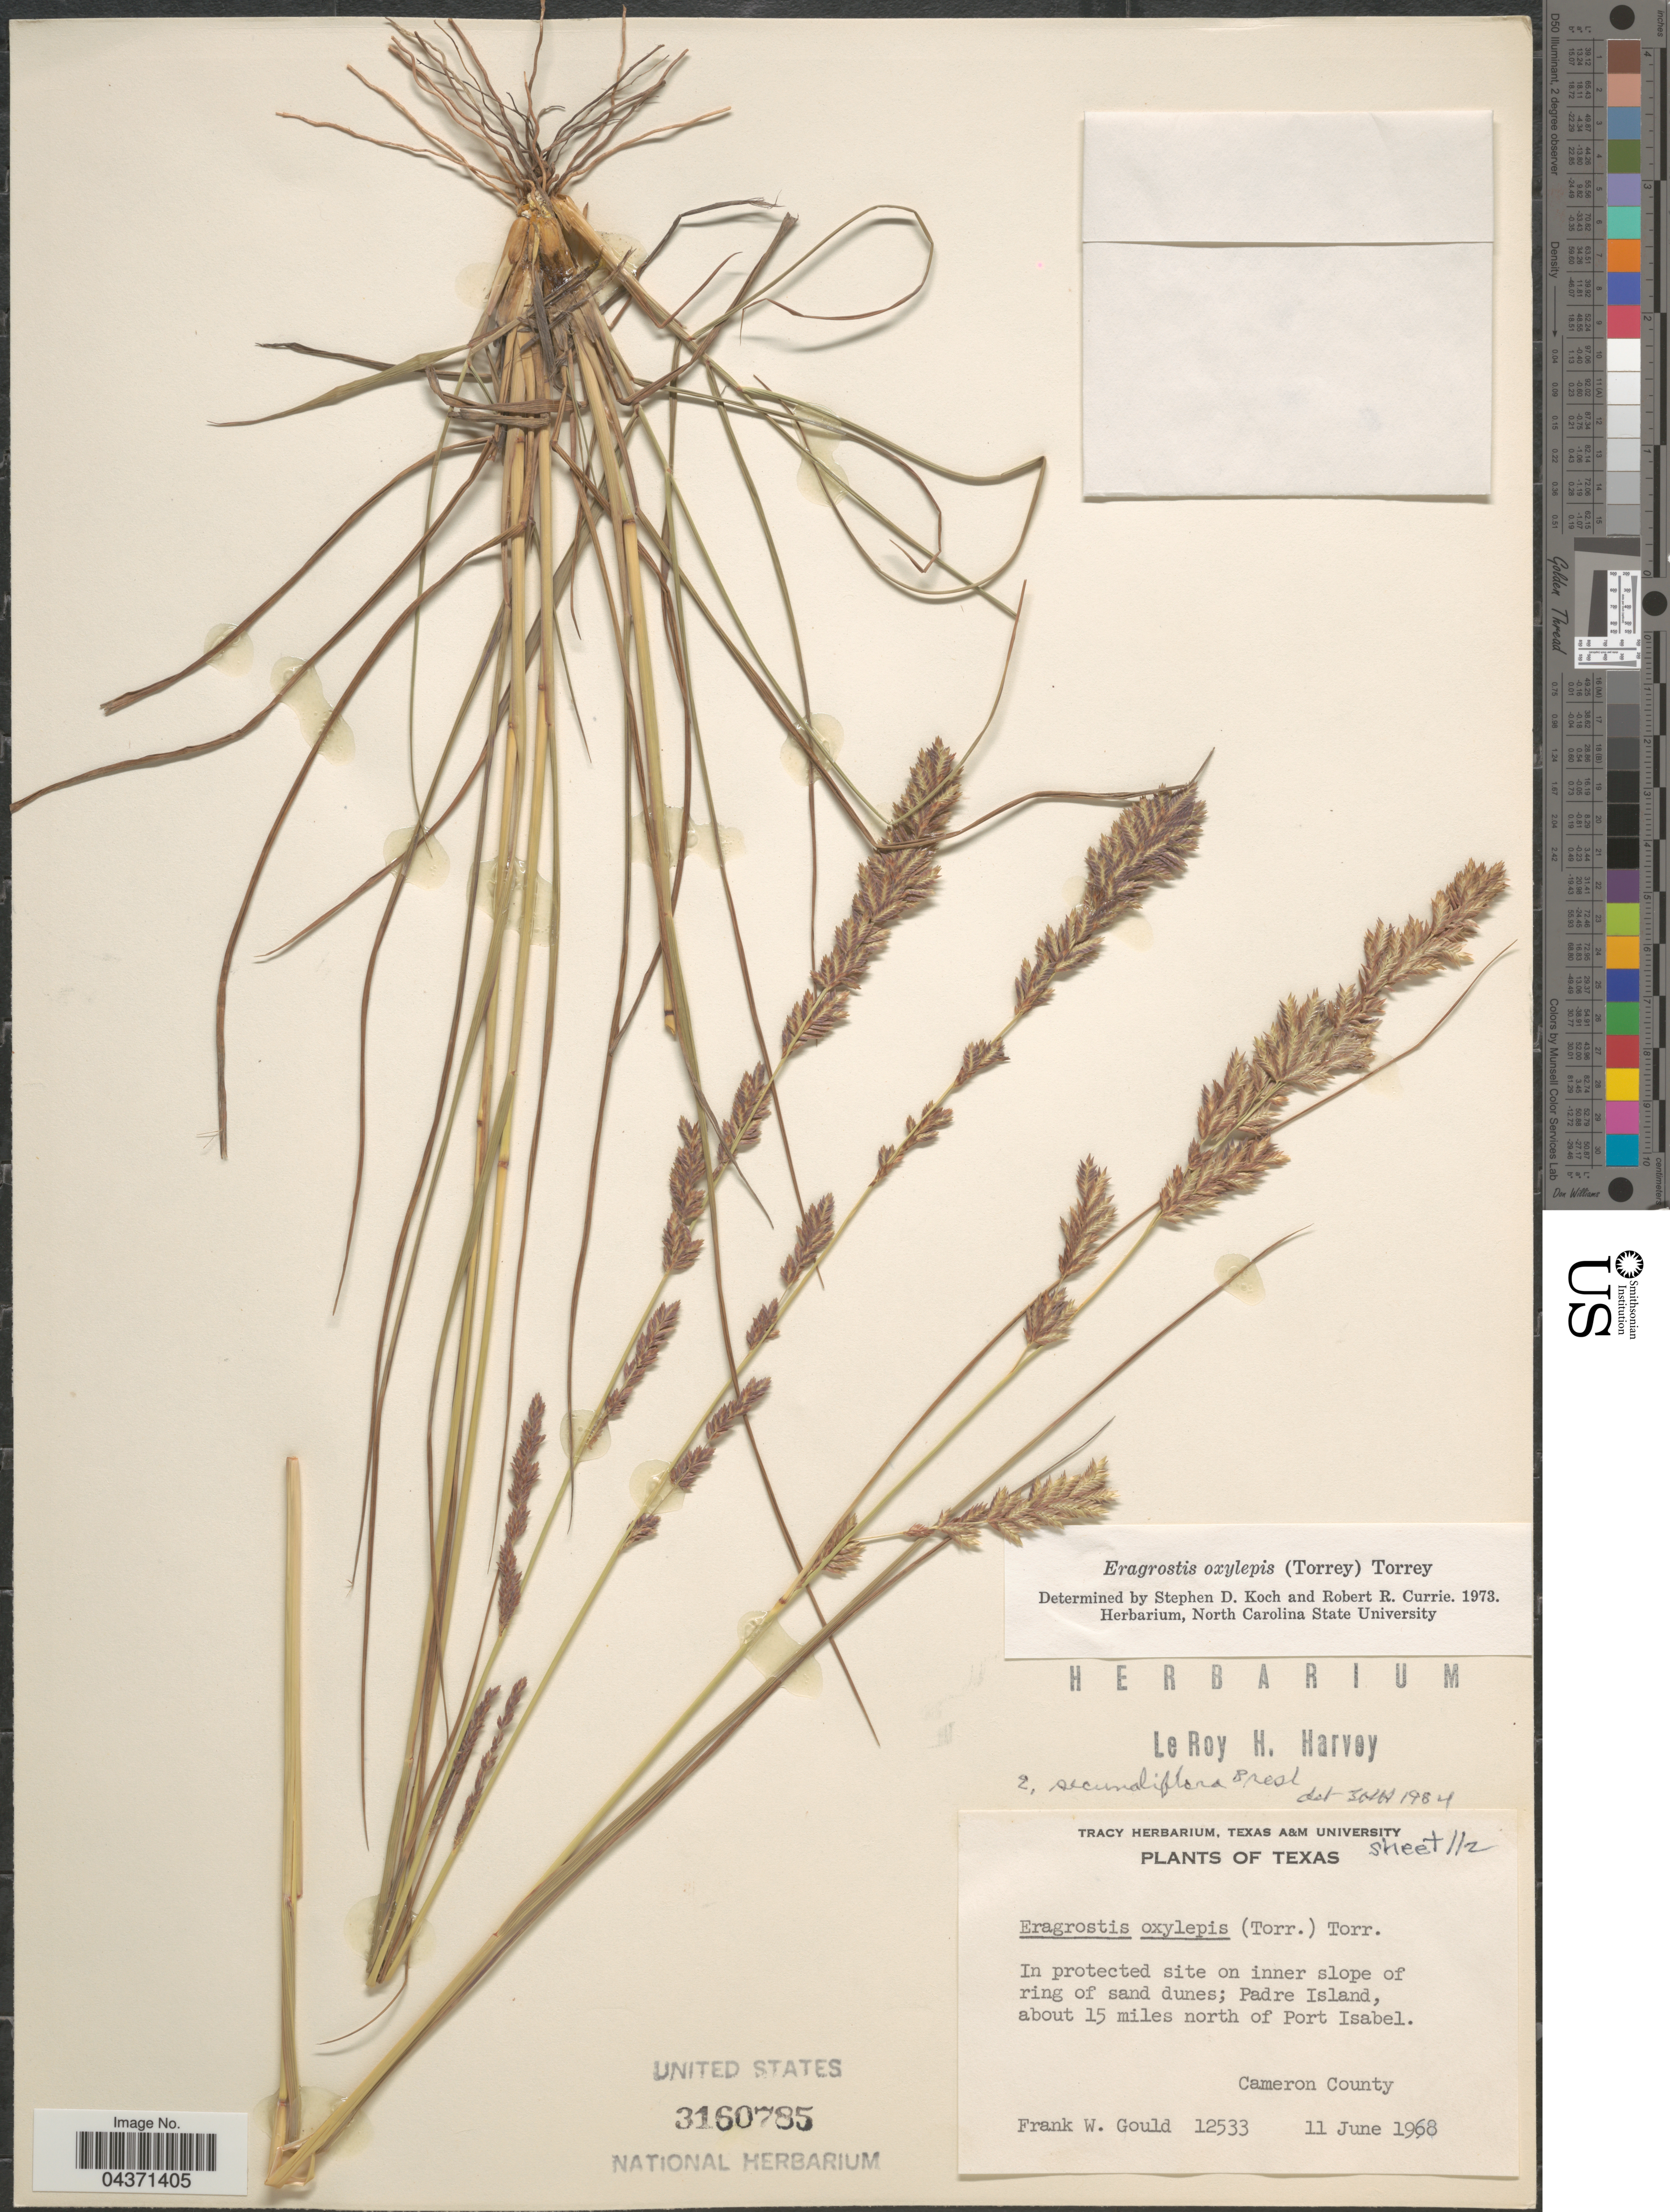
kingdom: Plantae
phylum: Tracheophyta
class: Liliopsida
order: Poales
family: Poaceae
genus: Eragrostis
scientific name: Eragrostis secundiflora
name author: J. Presl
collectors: F. W. Gould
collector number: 12533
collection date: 1968-06-11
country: United States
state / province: Texas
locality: In protected site on inner slope of ring of sand dunes; Padres Island, about 15 miles north of Port Isabel. Cameron County.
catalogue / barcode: US 3160785